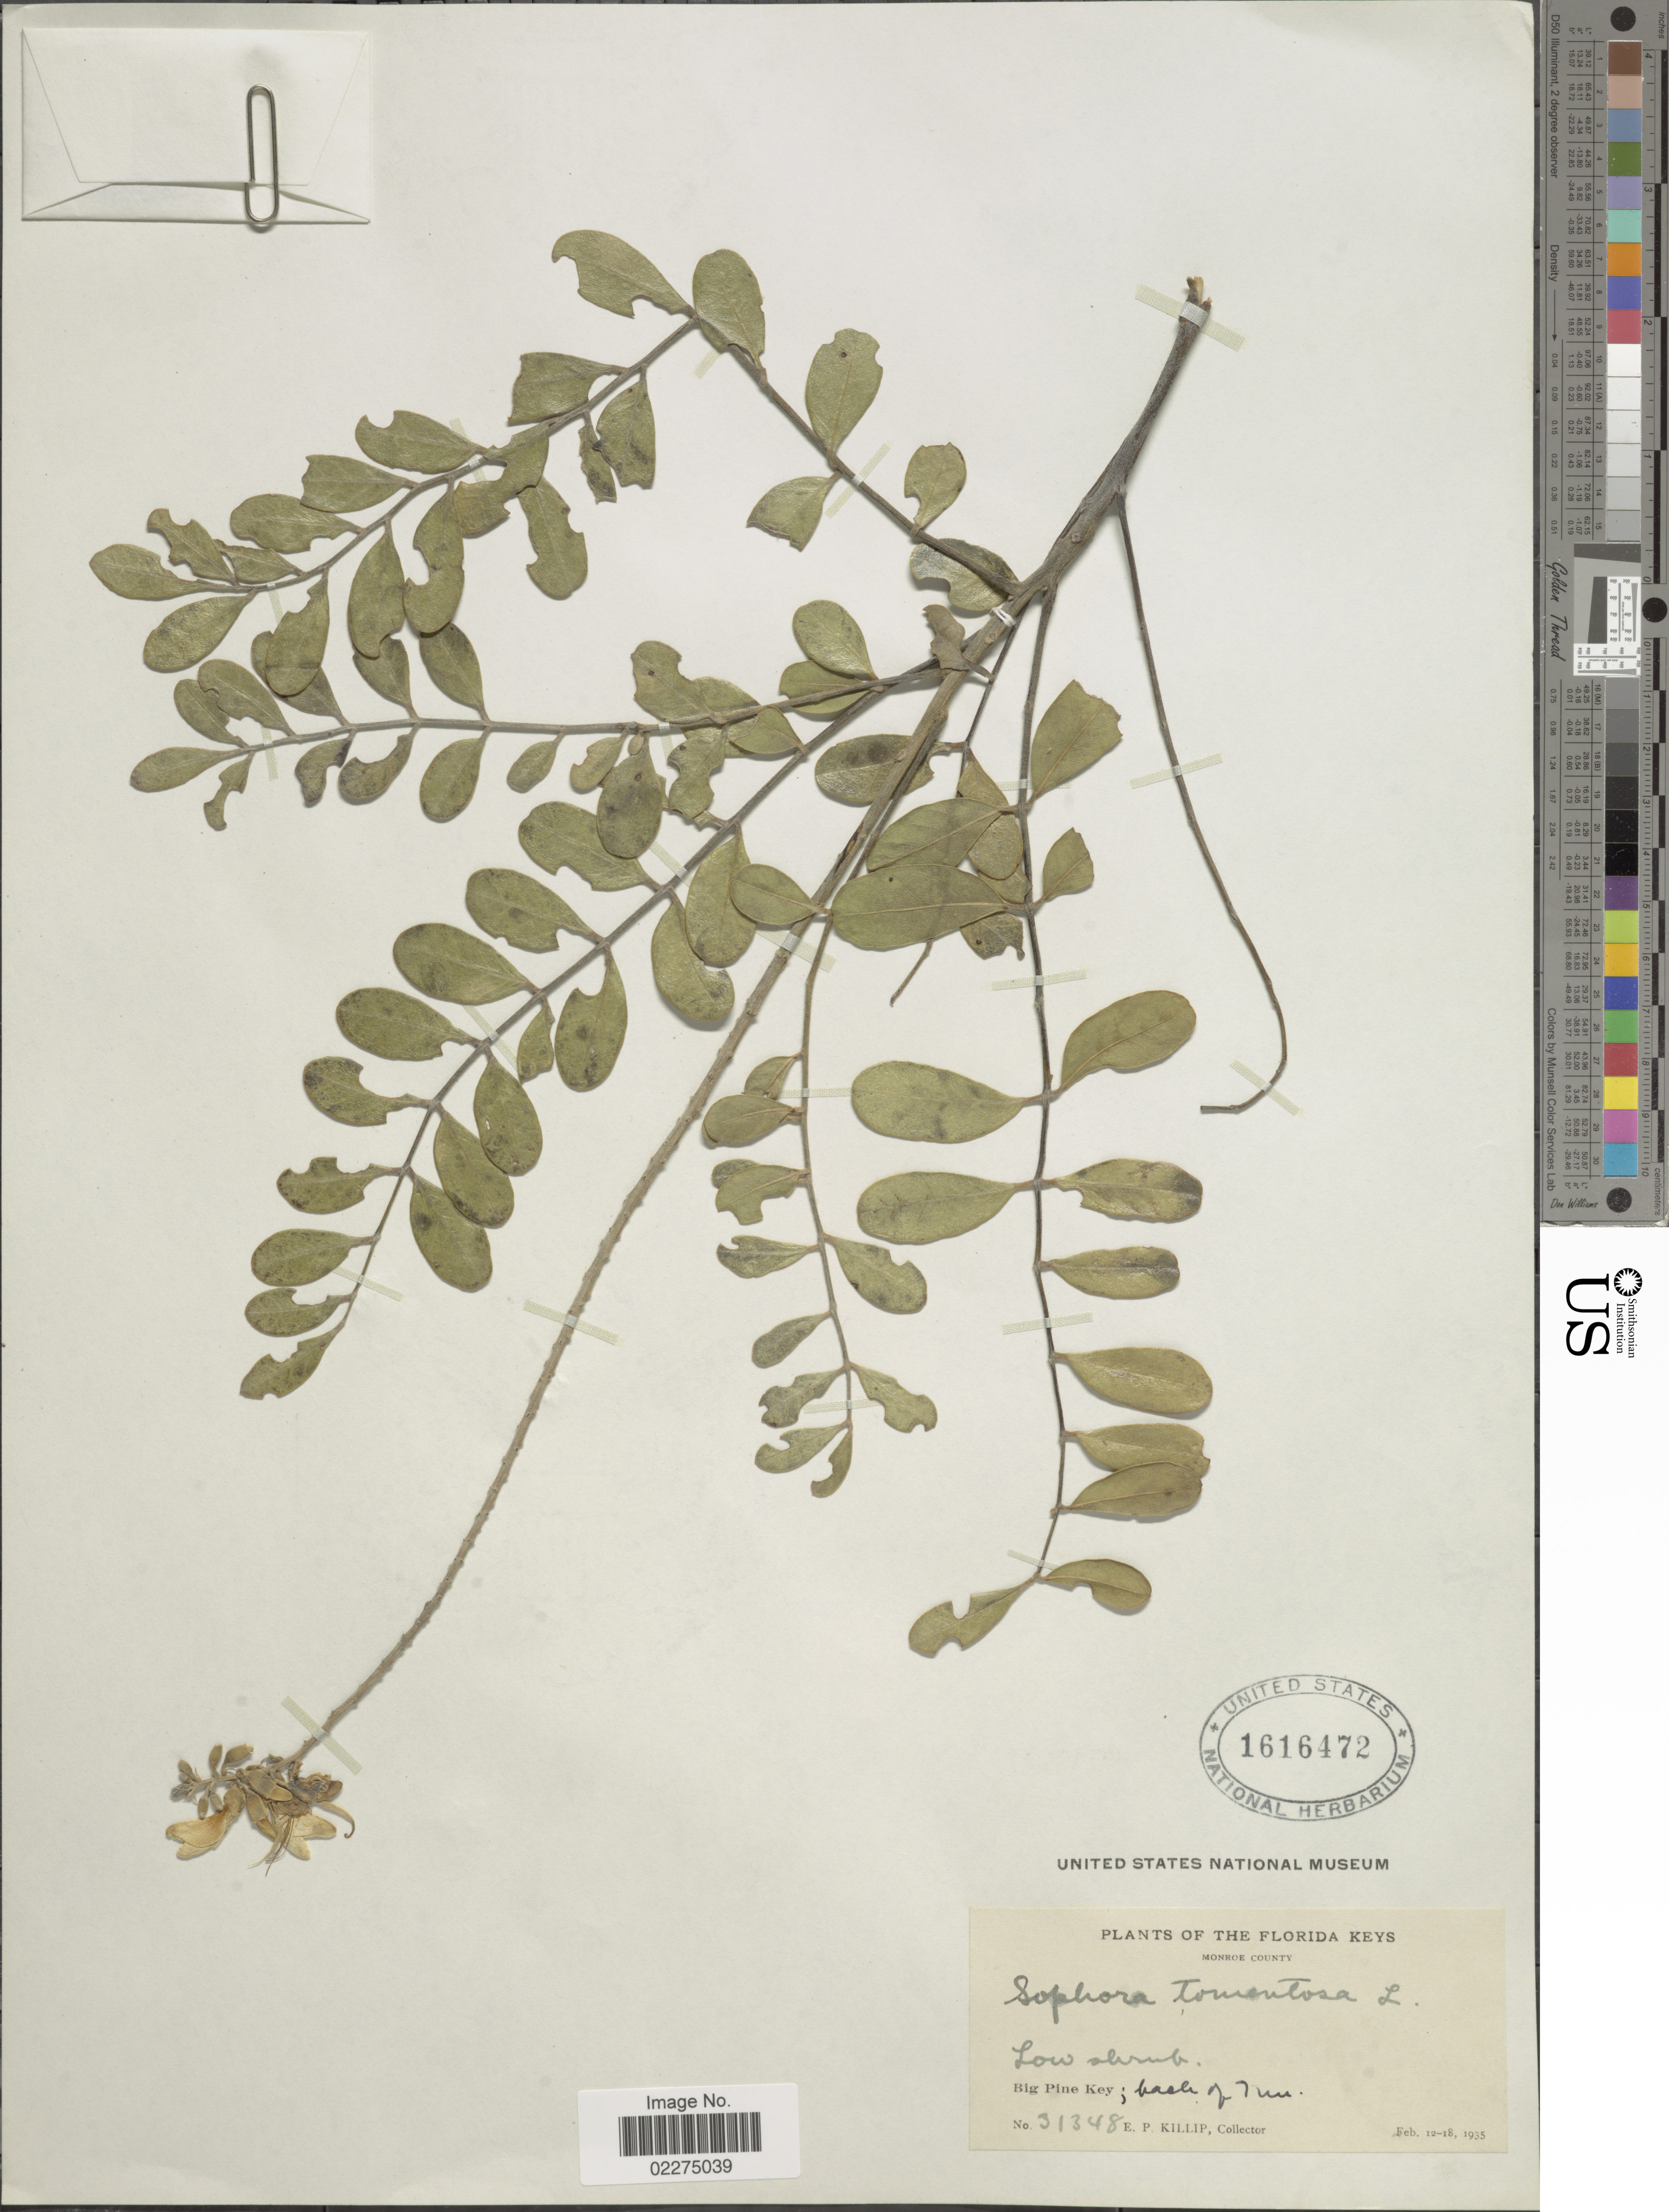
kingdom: Plantae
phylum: Tracheophyta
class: Magnoliopsida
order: Fabales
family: Fabaceae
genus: Sophora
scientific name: Sophora tomentosa var. truncata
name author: Torr. & A. Gray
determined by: Strong, Mark T., (BOT), Smithsonian Institution - National Museum of Natural History (UNITED STATES)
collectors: E. P. Killip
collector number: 31348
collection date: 1935-02-12/1935-02-18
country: United States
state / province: Florida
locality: Monroe County. Big Pine Key. Florida Keys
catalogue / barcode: US 1616472